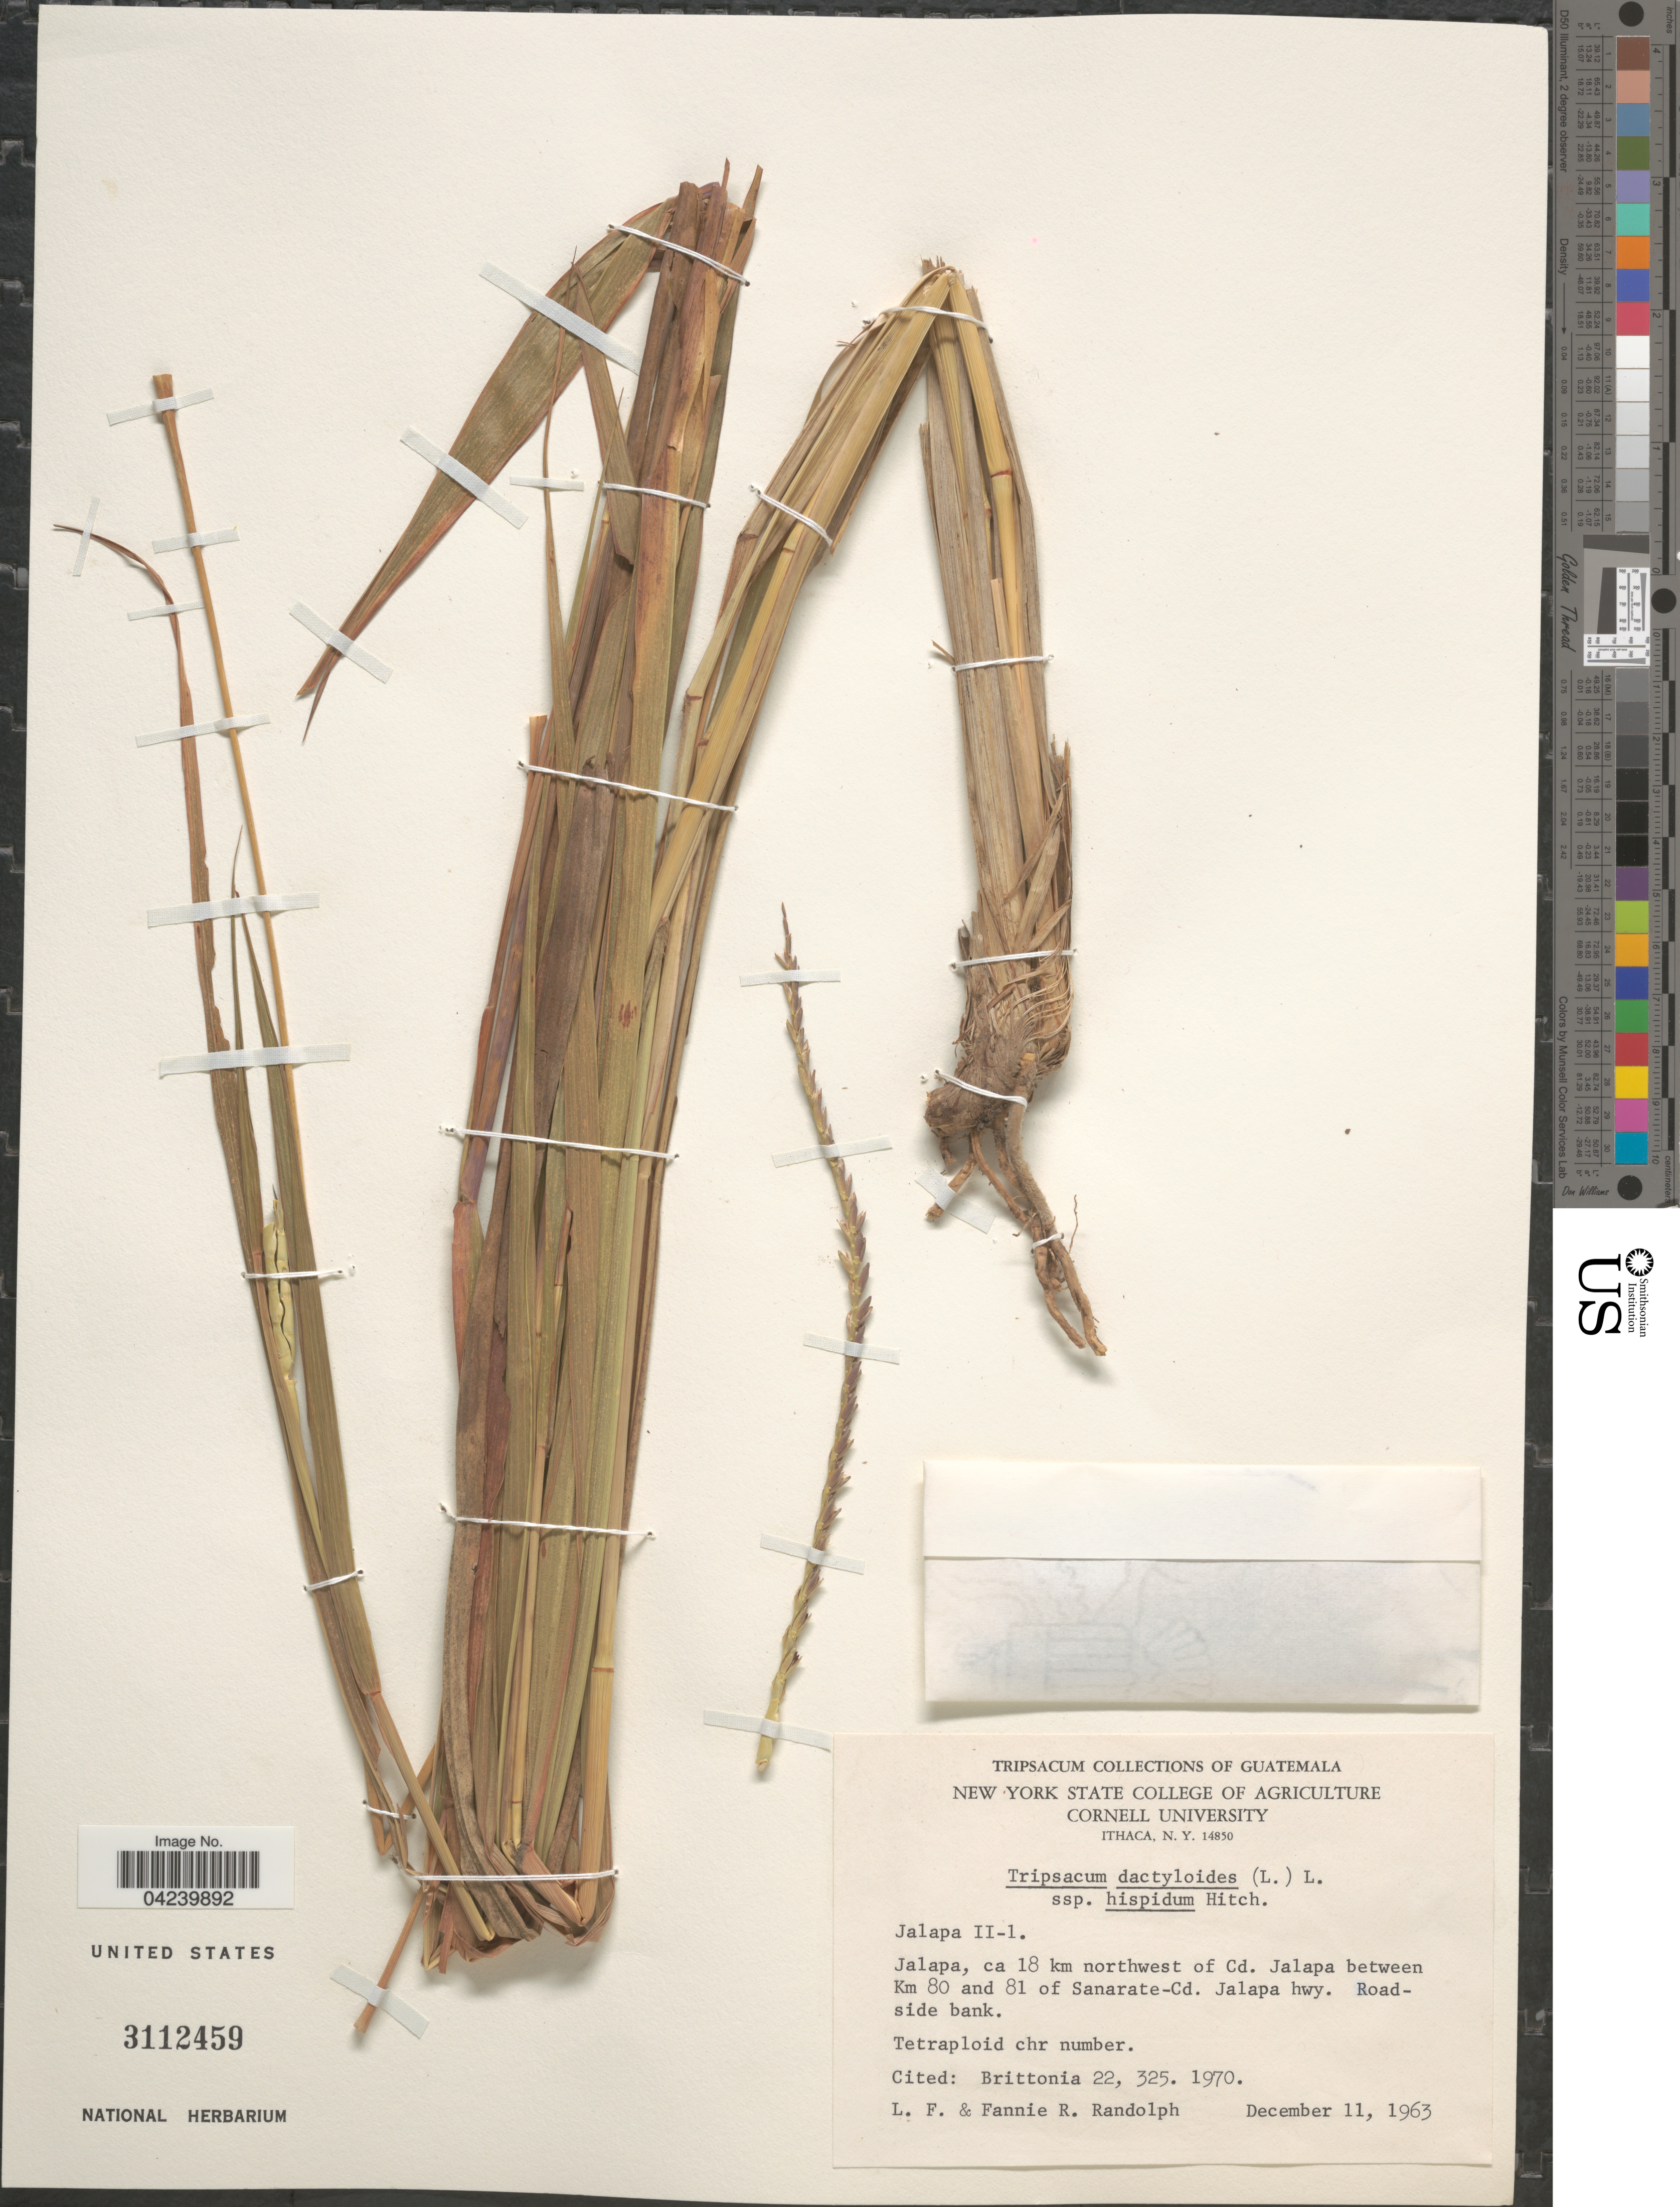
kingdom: Plantae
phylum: Tracheophyta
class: Liliopsida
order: Poales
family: Poaceae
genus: Tripsacum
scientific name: Tripsacum dactyloides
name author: (L.) L.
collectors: L. F. Randolph & F. Randolph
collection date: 1963-12-11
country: Guatemala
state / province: Jalapa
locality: Ca 18 km northwest of Cd. Jalapa between Km 80 and 81 of Sanarate-Cd. Jalapa hwy. Roadside bank.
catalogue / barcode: US 3112459